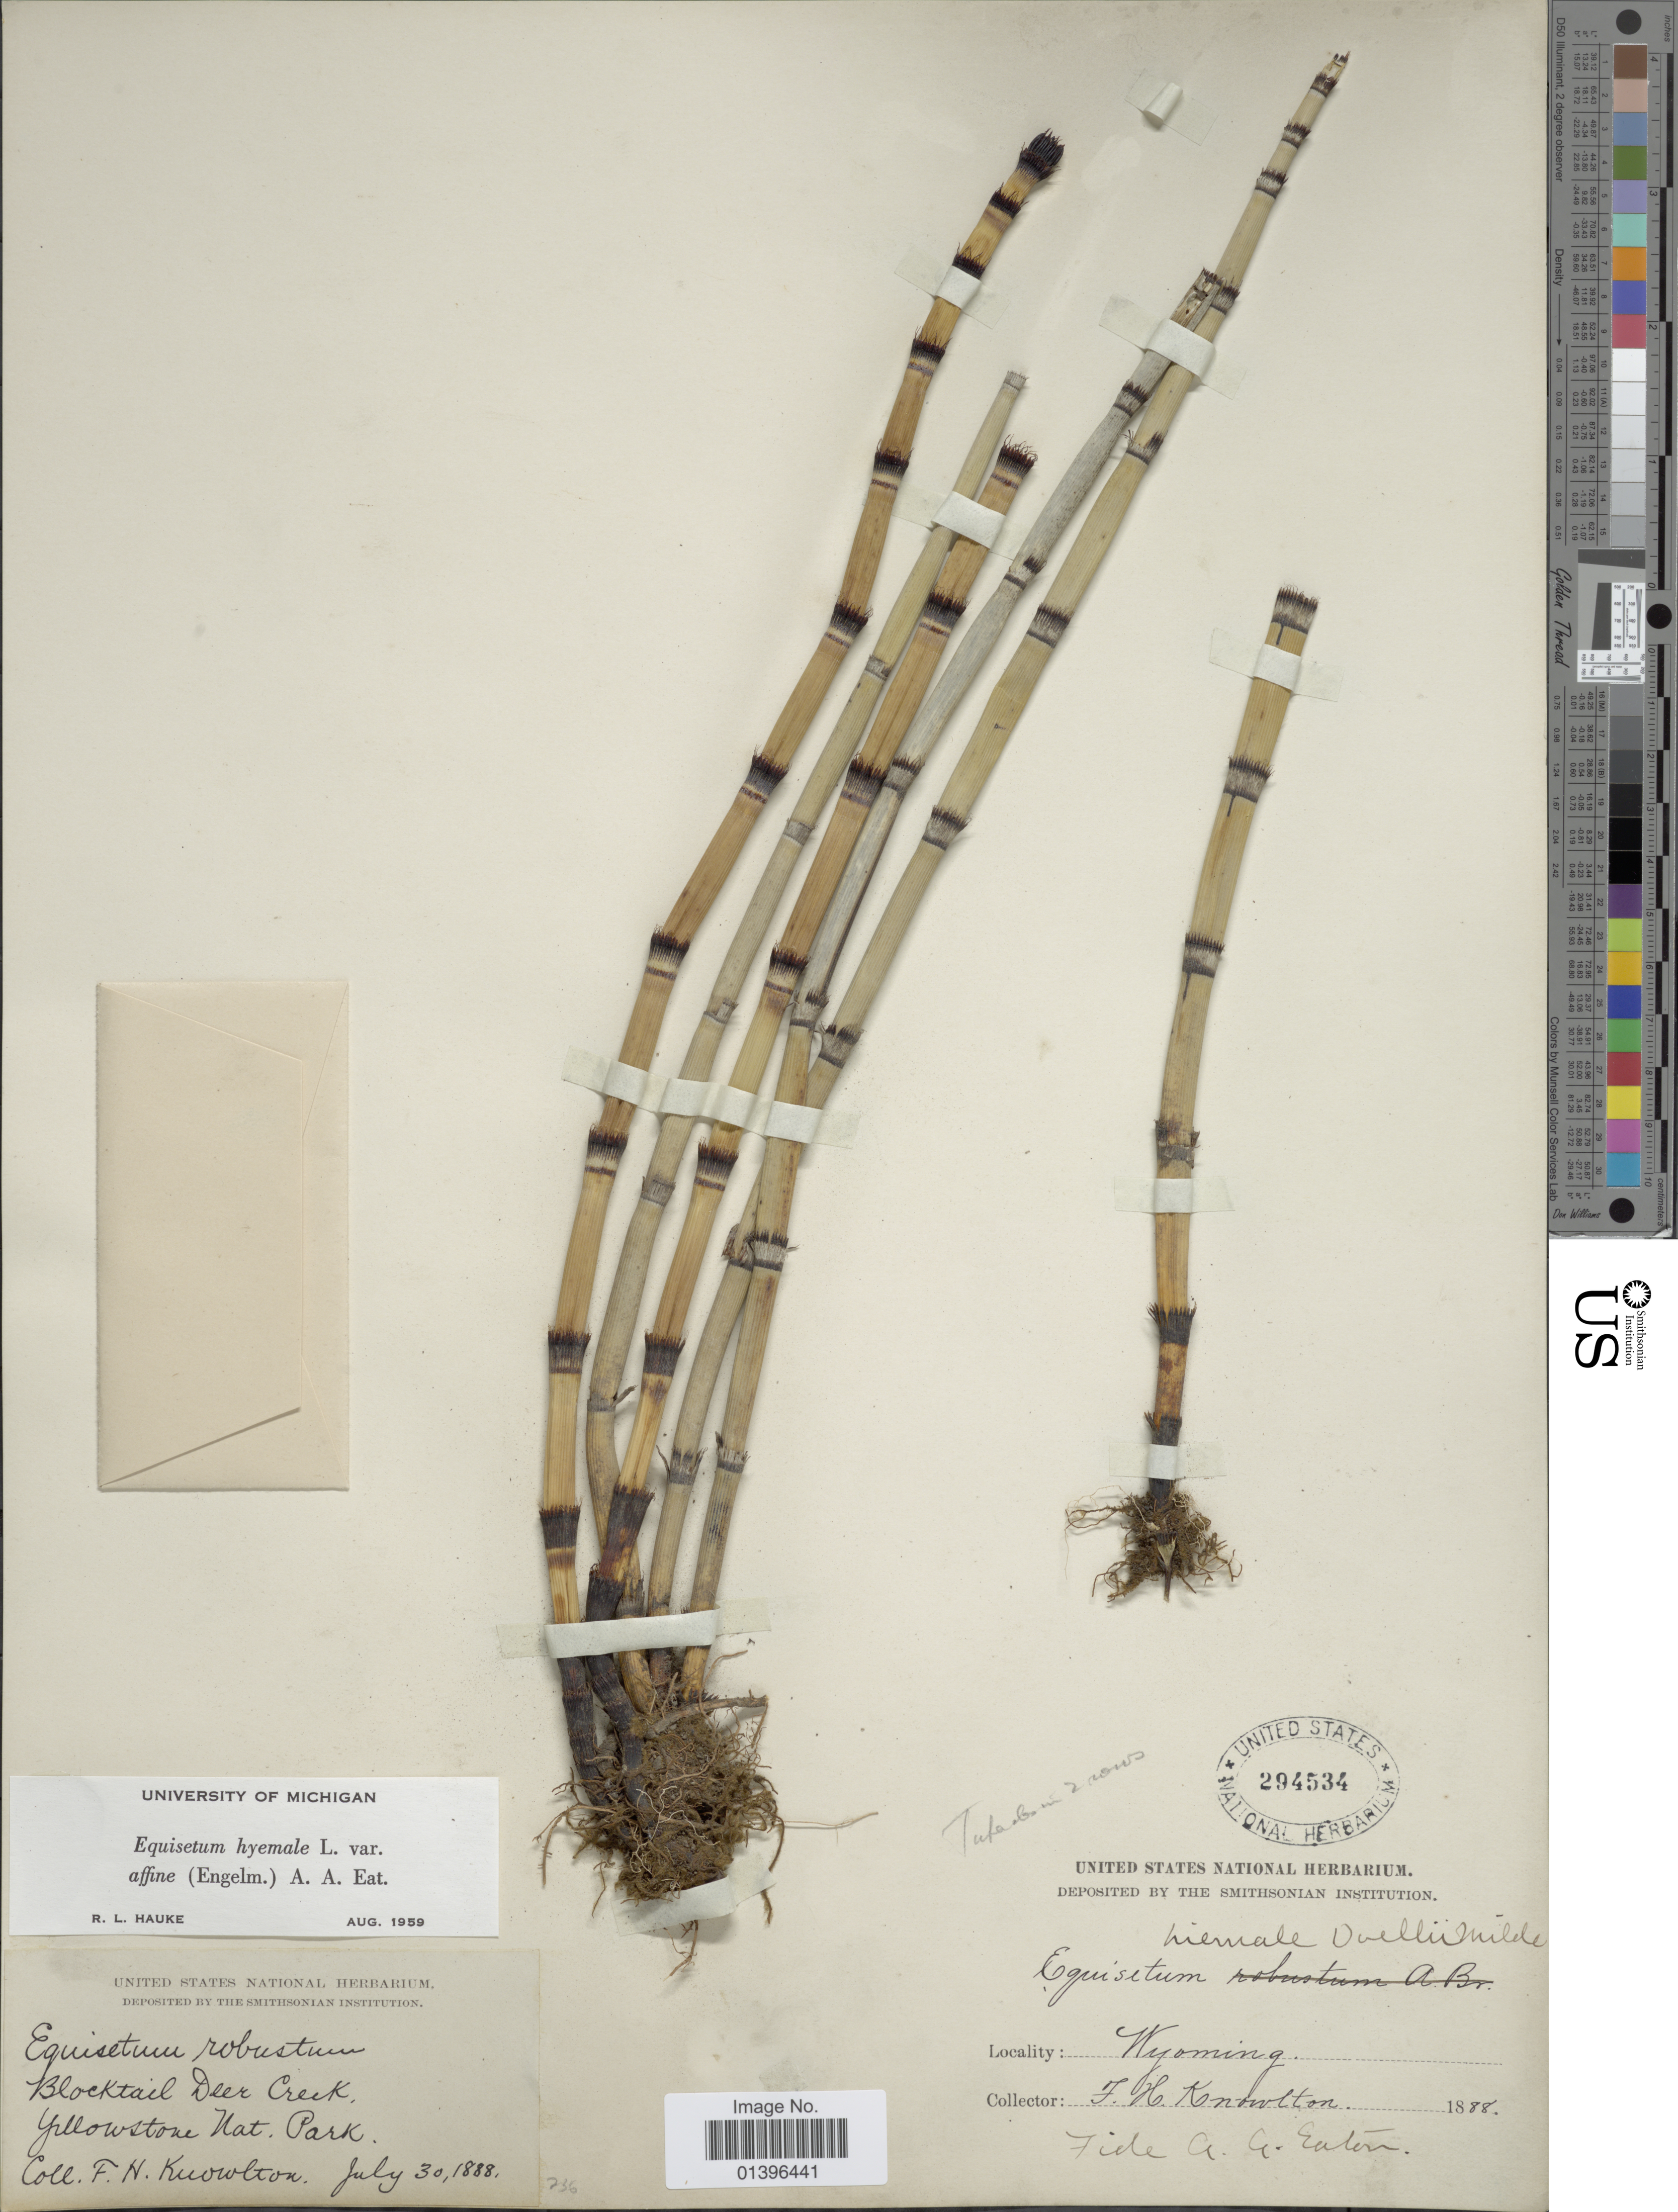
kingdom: Plantae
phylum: Tracheophyta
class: Polypodiopsida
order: Equisetales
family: Equisetaceae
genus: Equisetum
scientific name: Equisetum hyemale var. affine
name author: (Engelm.) A.A. Eaton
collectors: F. H. Knowlton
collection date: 1888-07-30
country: United States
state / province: Wyoming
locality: Blocktail Deer Creek, Yellowstone Nat. Park.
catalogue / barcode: US 294534